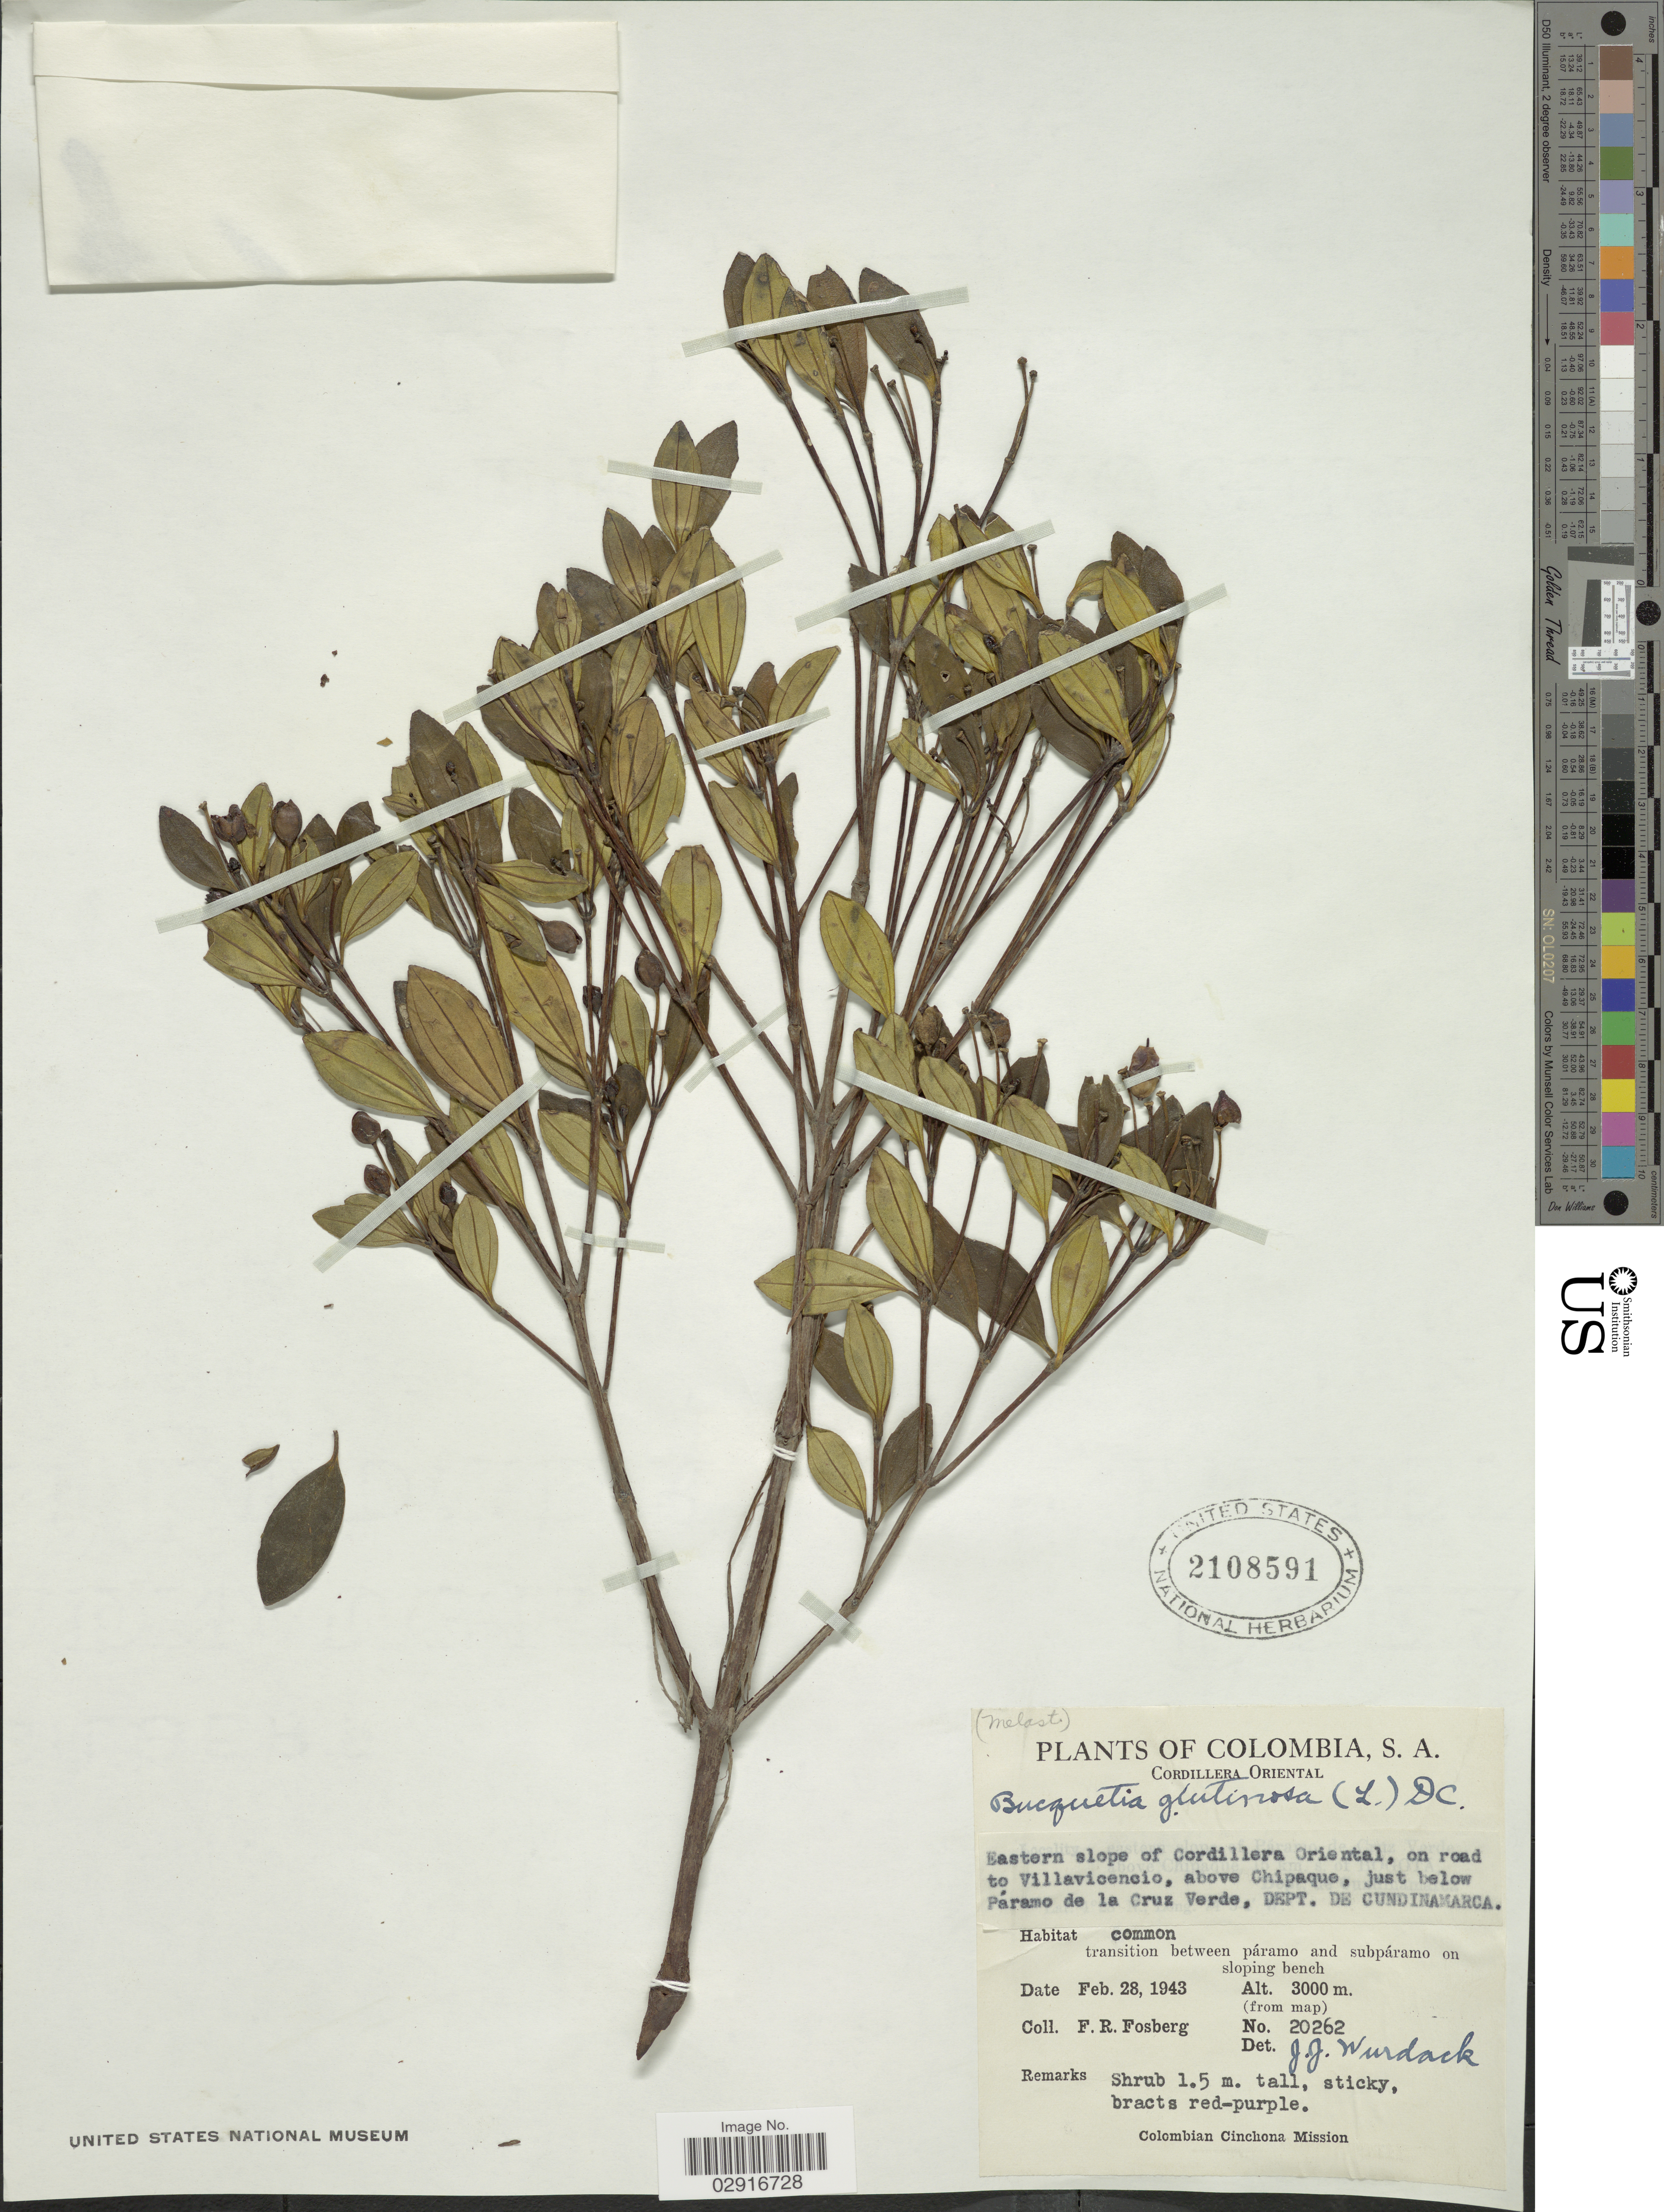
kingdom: Plantae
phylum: Tracheophyta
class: Magnoliopsida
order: Myrtales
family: Melastomataceae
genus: Bucquetia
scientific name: Bucquetia glutinosa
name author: DC.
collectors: F. R. Fosberg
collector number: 20262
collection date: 1943-02-28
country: Colombia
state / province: Cundinamarca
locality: Cordillera Oriental. Eastern slope of Cordillera Oriental, on road to Villavicencio, above Chipaque, just below Páramo de la Cruz Verde, Dept. de Cundinamarca.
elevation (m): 3000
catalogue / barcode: US 2108591